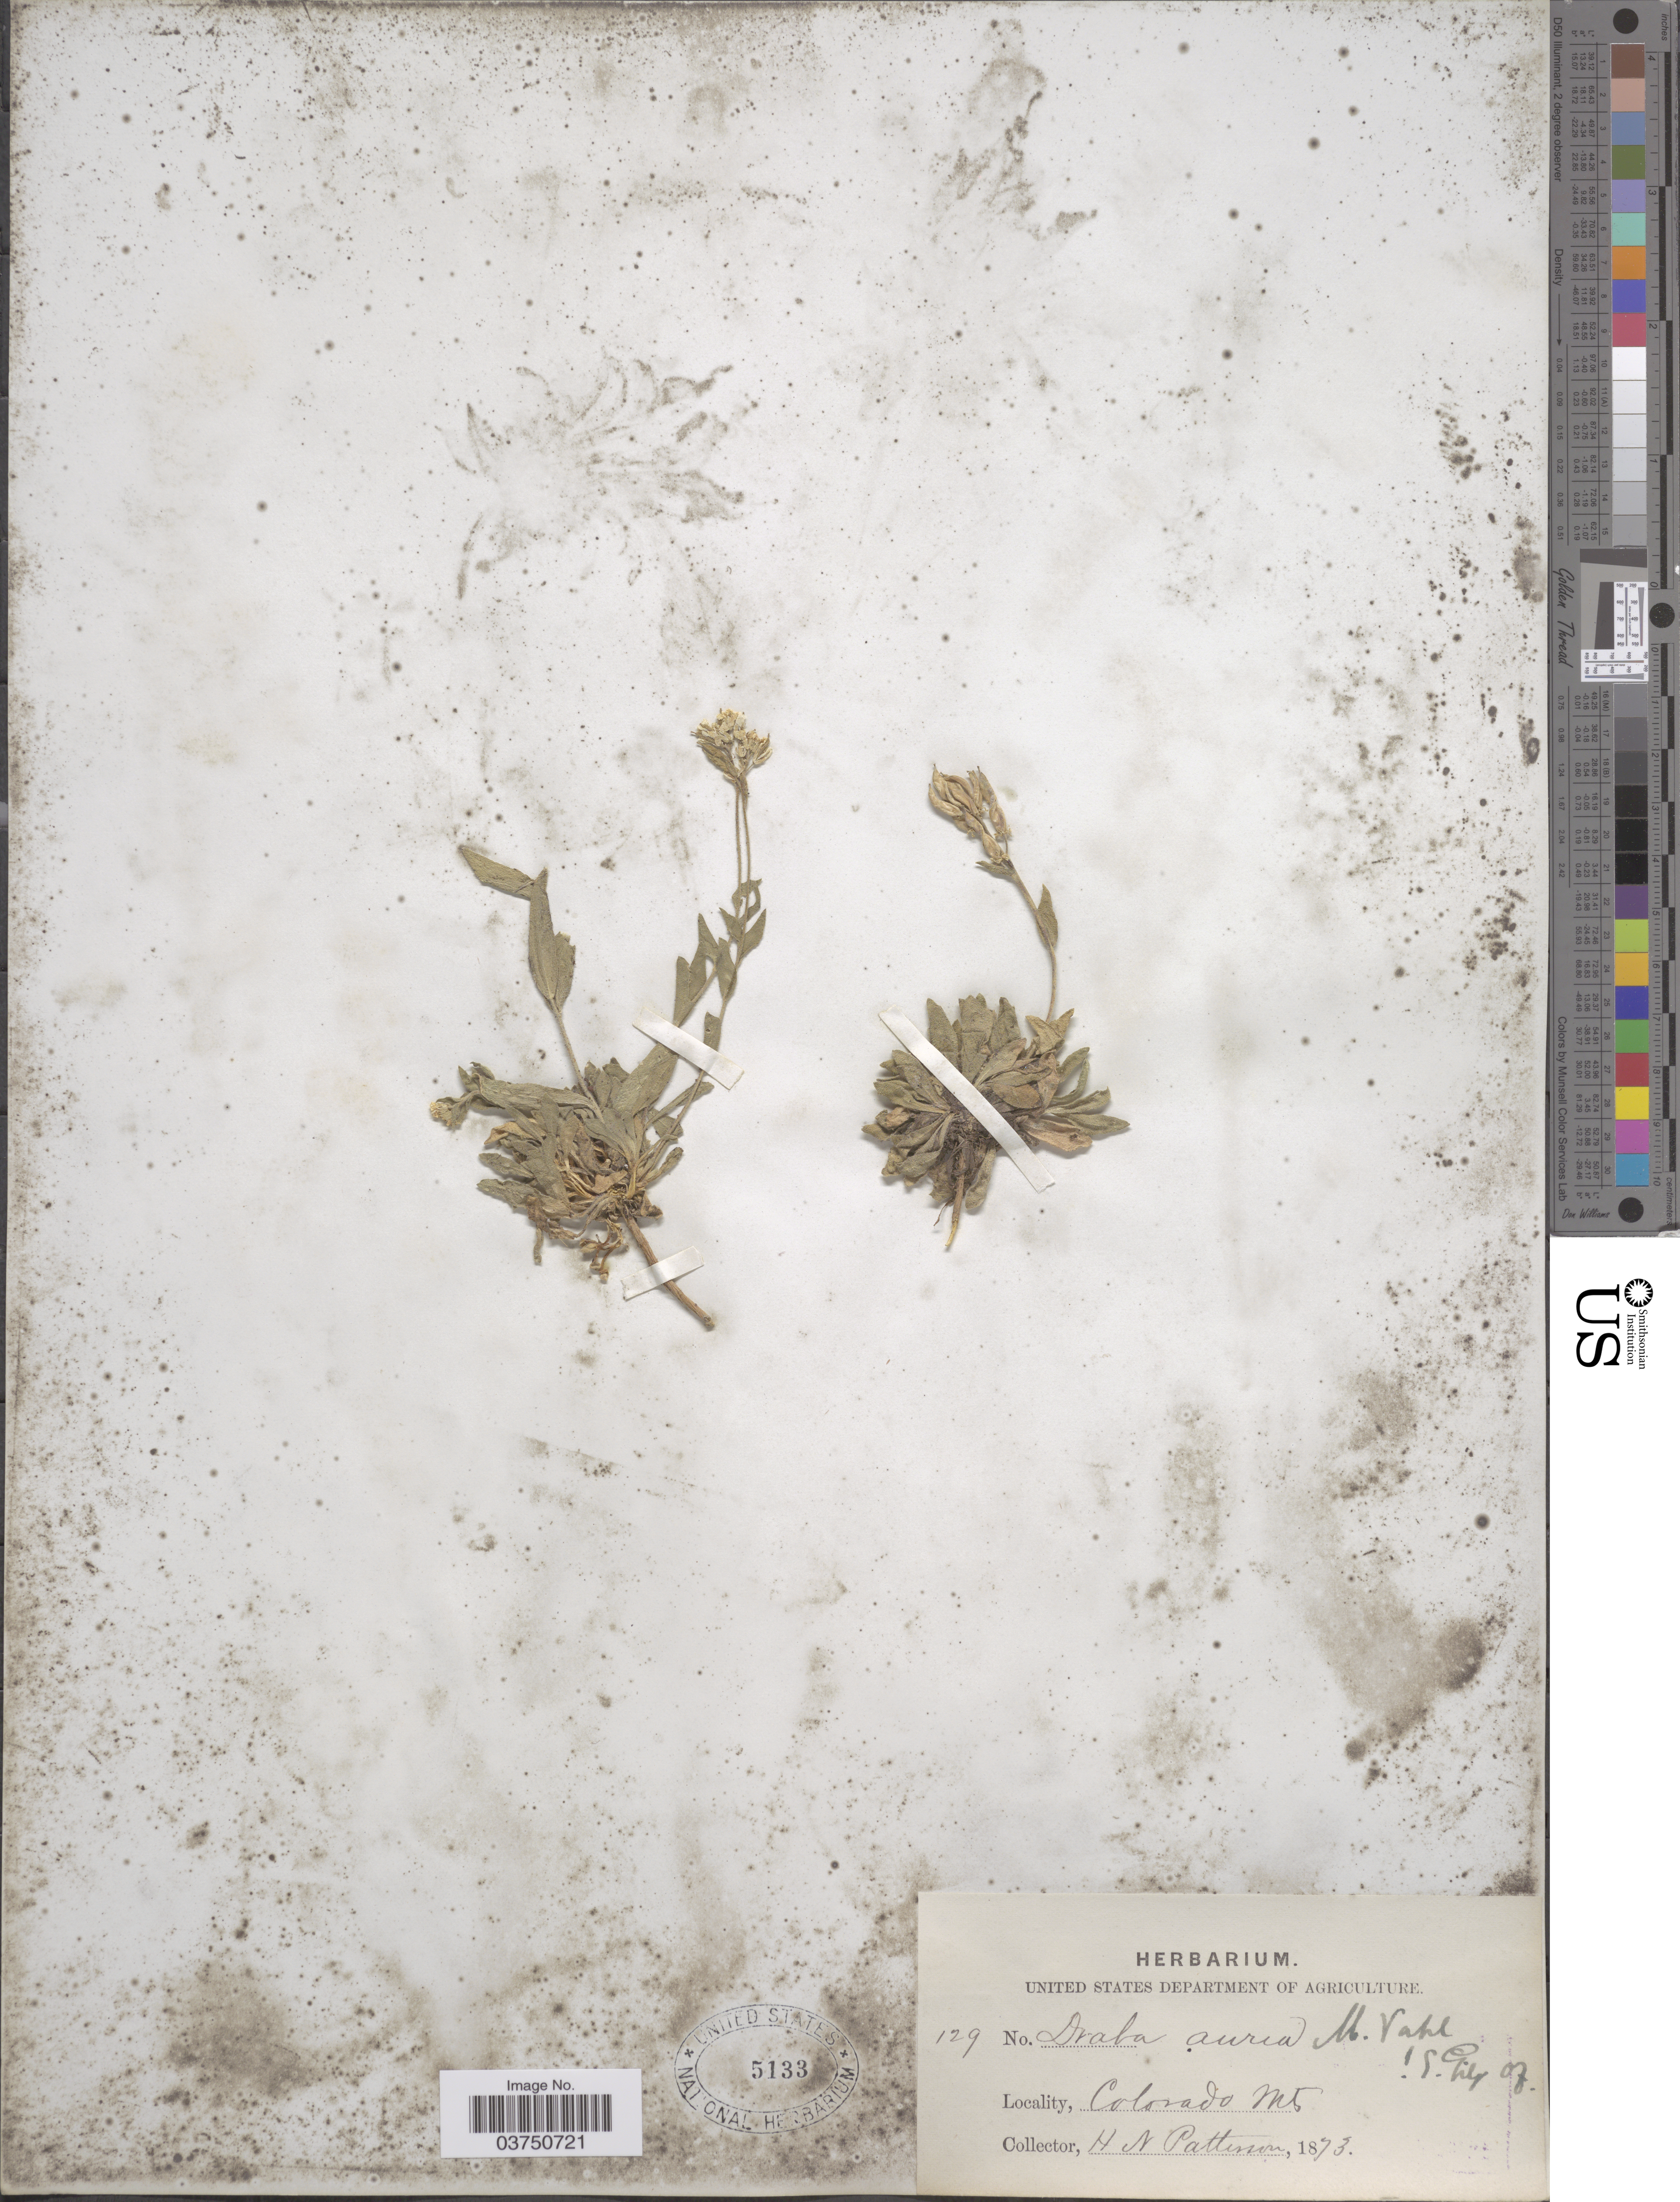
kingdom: Plantae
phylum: Tracheophyta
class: Magnoliopsida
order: Brassicales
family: Brassicaceae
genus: Draba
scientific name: Draba aurea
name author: Vahl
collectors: H. N. Patterson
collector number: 129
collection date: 1873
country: United States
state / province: Colorado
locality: Colorado Mt.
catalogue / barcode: US 5133